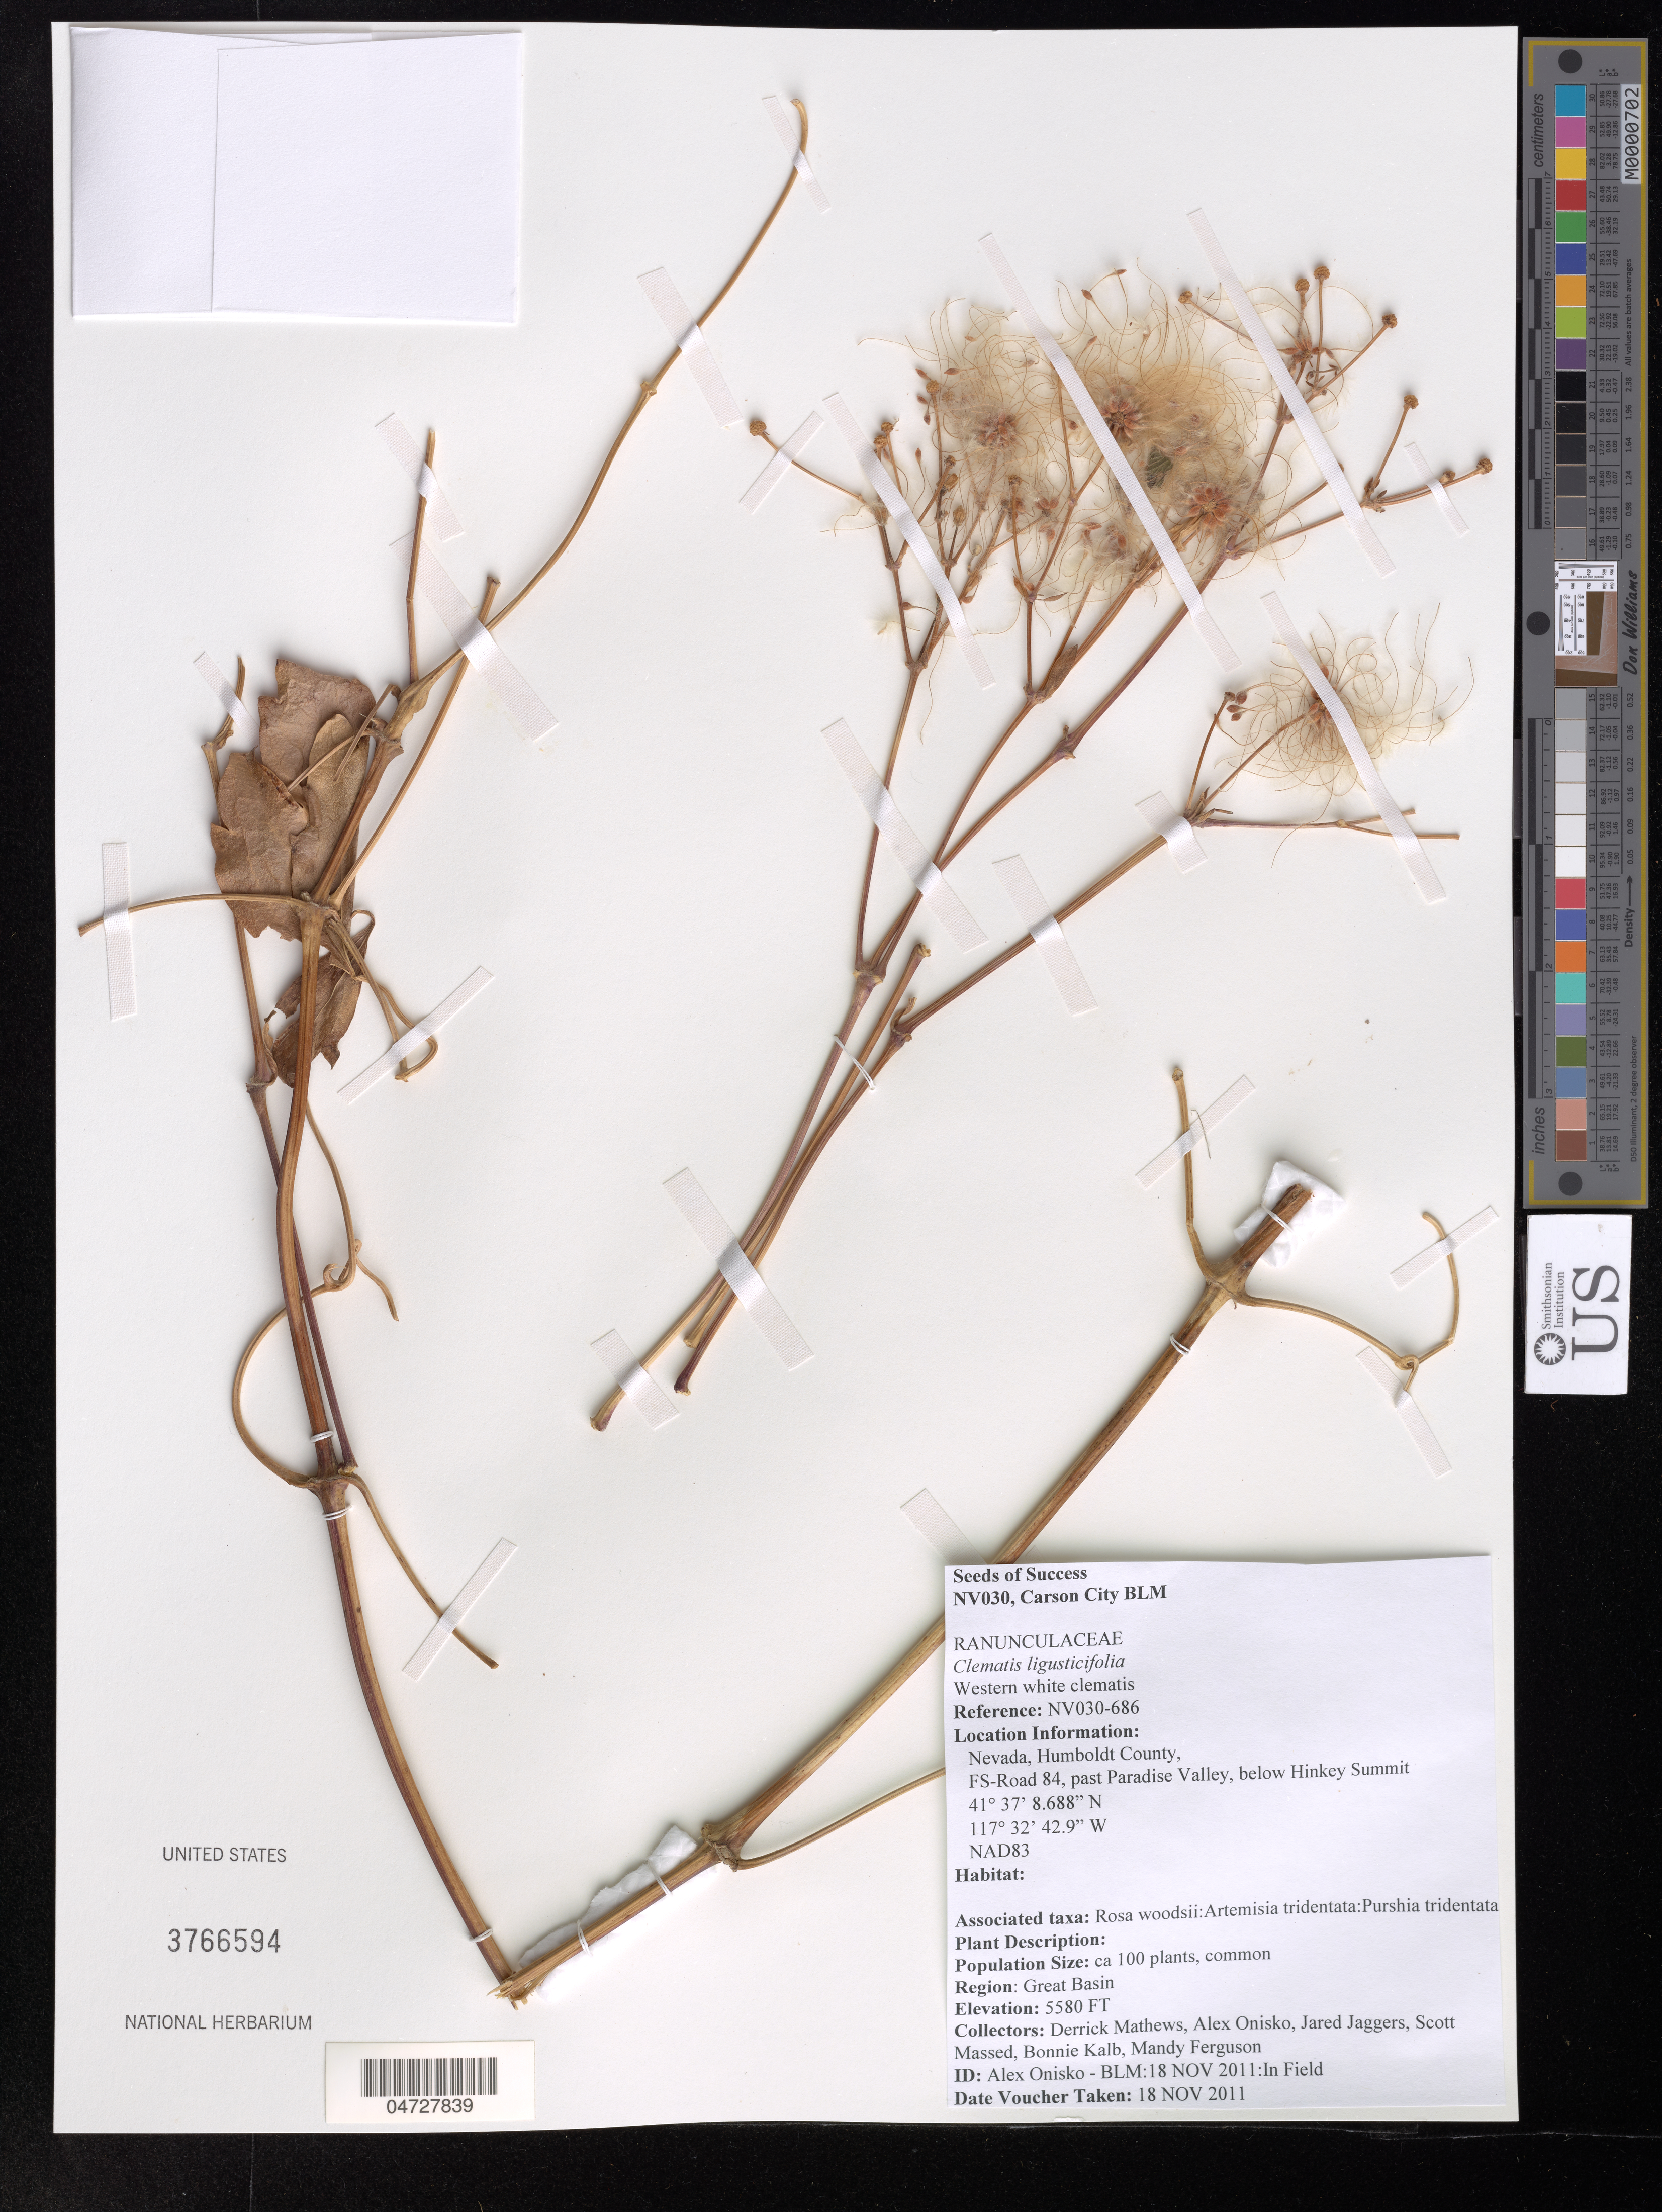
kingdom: Plantae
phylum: Tracheophyta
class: Magnoliopsida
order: Ranunculales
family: Ranunculaceae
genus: Clematis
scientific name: Clematis ligusticifolia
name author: Nutt.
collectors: D. Mathews, A. Onisko, J. Jaggers & S. Massed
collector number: NV030-686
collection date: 2011-11-18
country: United States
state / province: Nevada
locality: Humboldt County. FS-road 84, past Paradise Valley, below Hinkey Summit.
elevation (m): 1701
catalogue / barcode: US 3766594